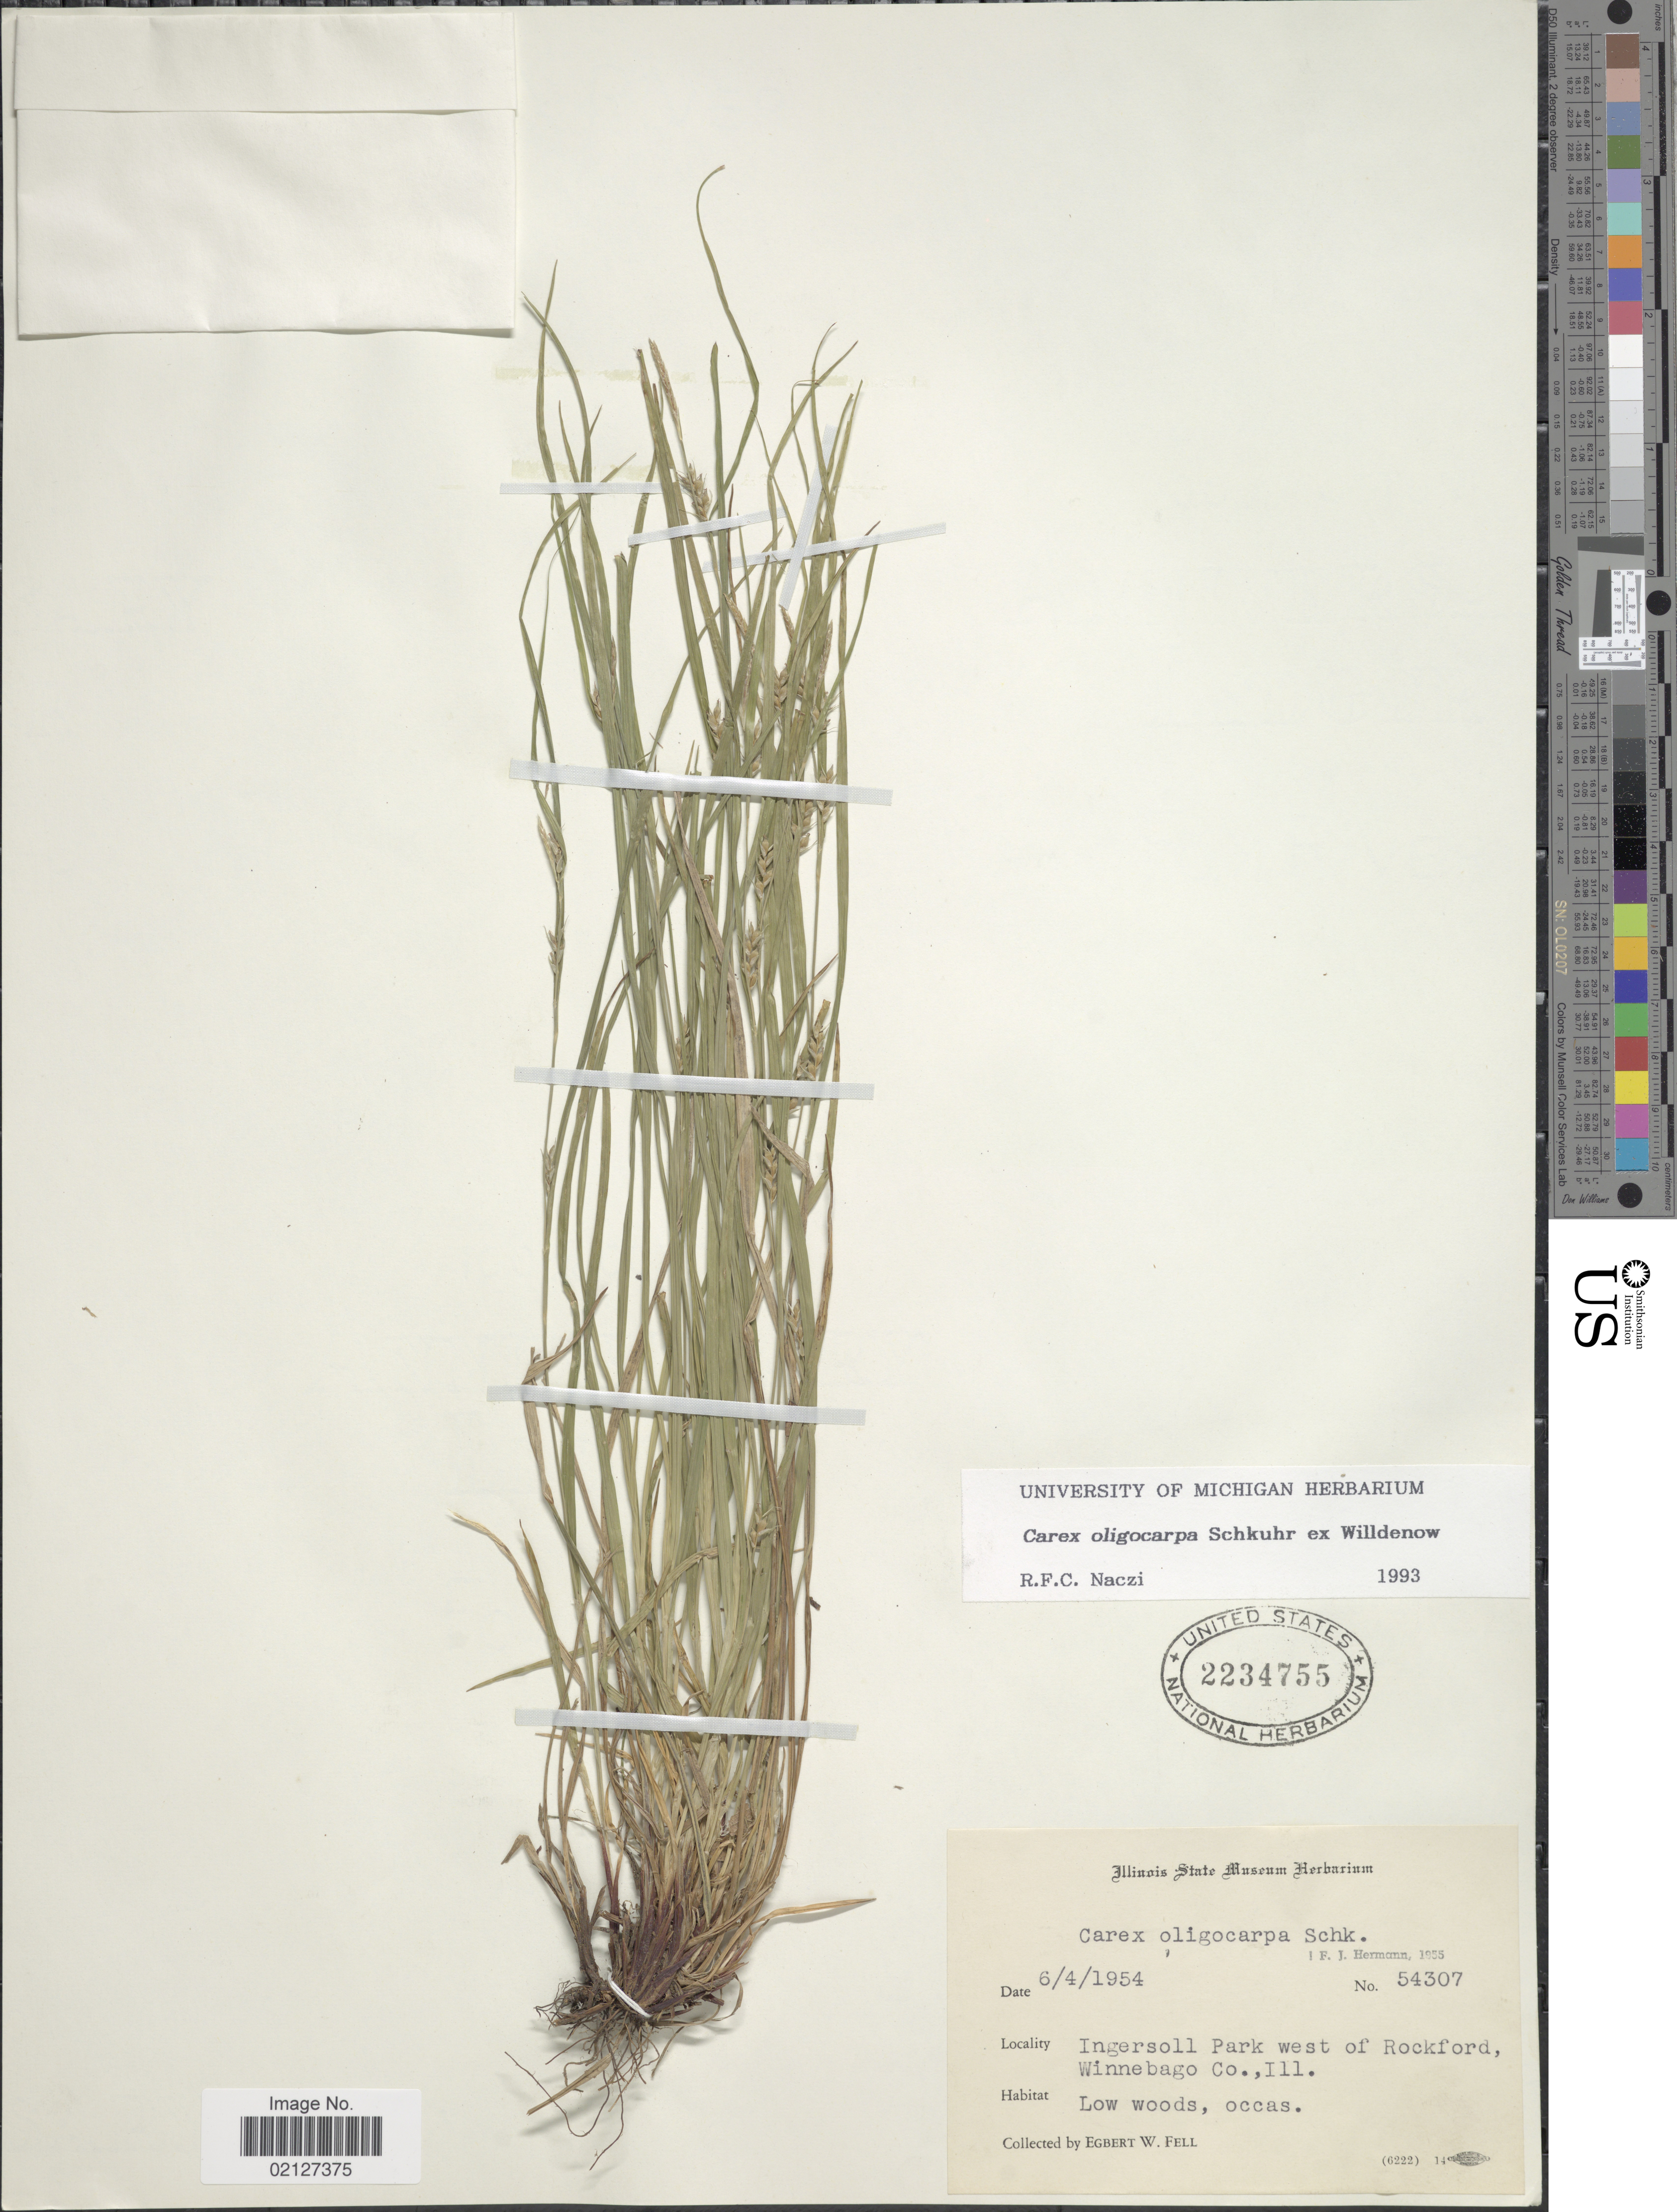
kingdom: Plantae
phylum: Tracheophyta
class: Liliopsida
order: Poales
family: Cyperaceae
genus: Carex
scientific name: Carex oligocarpa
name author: Willd.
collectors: E. Fell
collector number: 54307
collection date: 1954-06-04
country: United States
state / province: Illinois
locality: Ingersoll Park west of Rockford, Winnebago Co.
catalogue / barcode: US 2234755